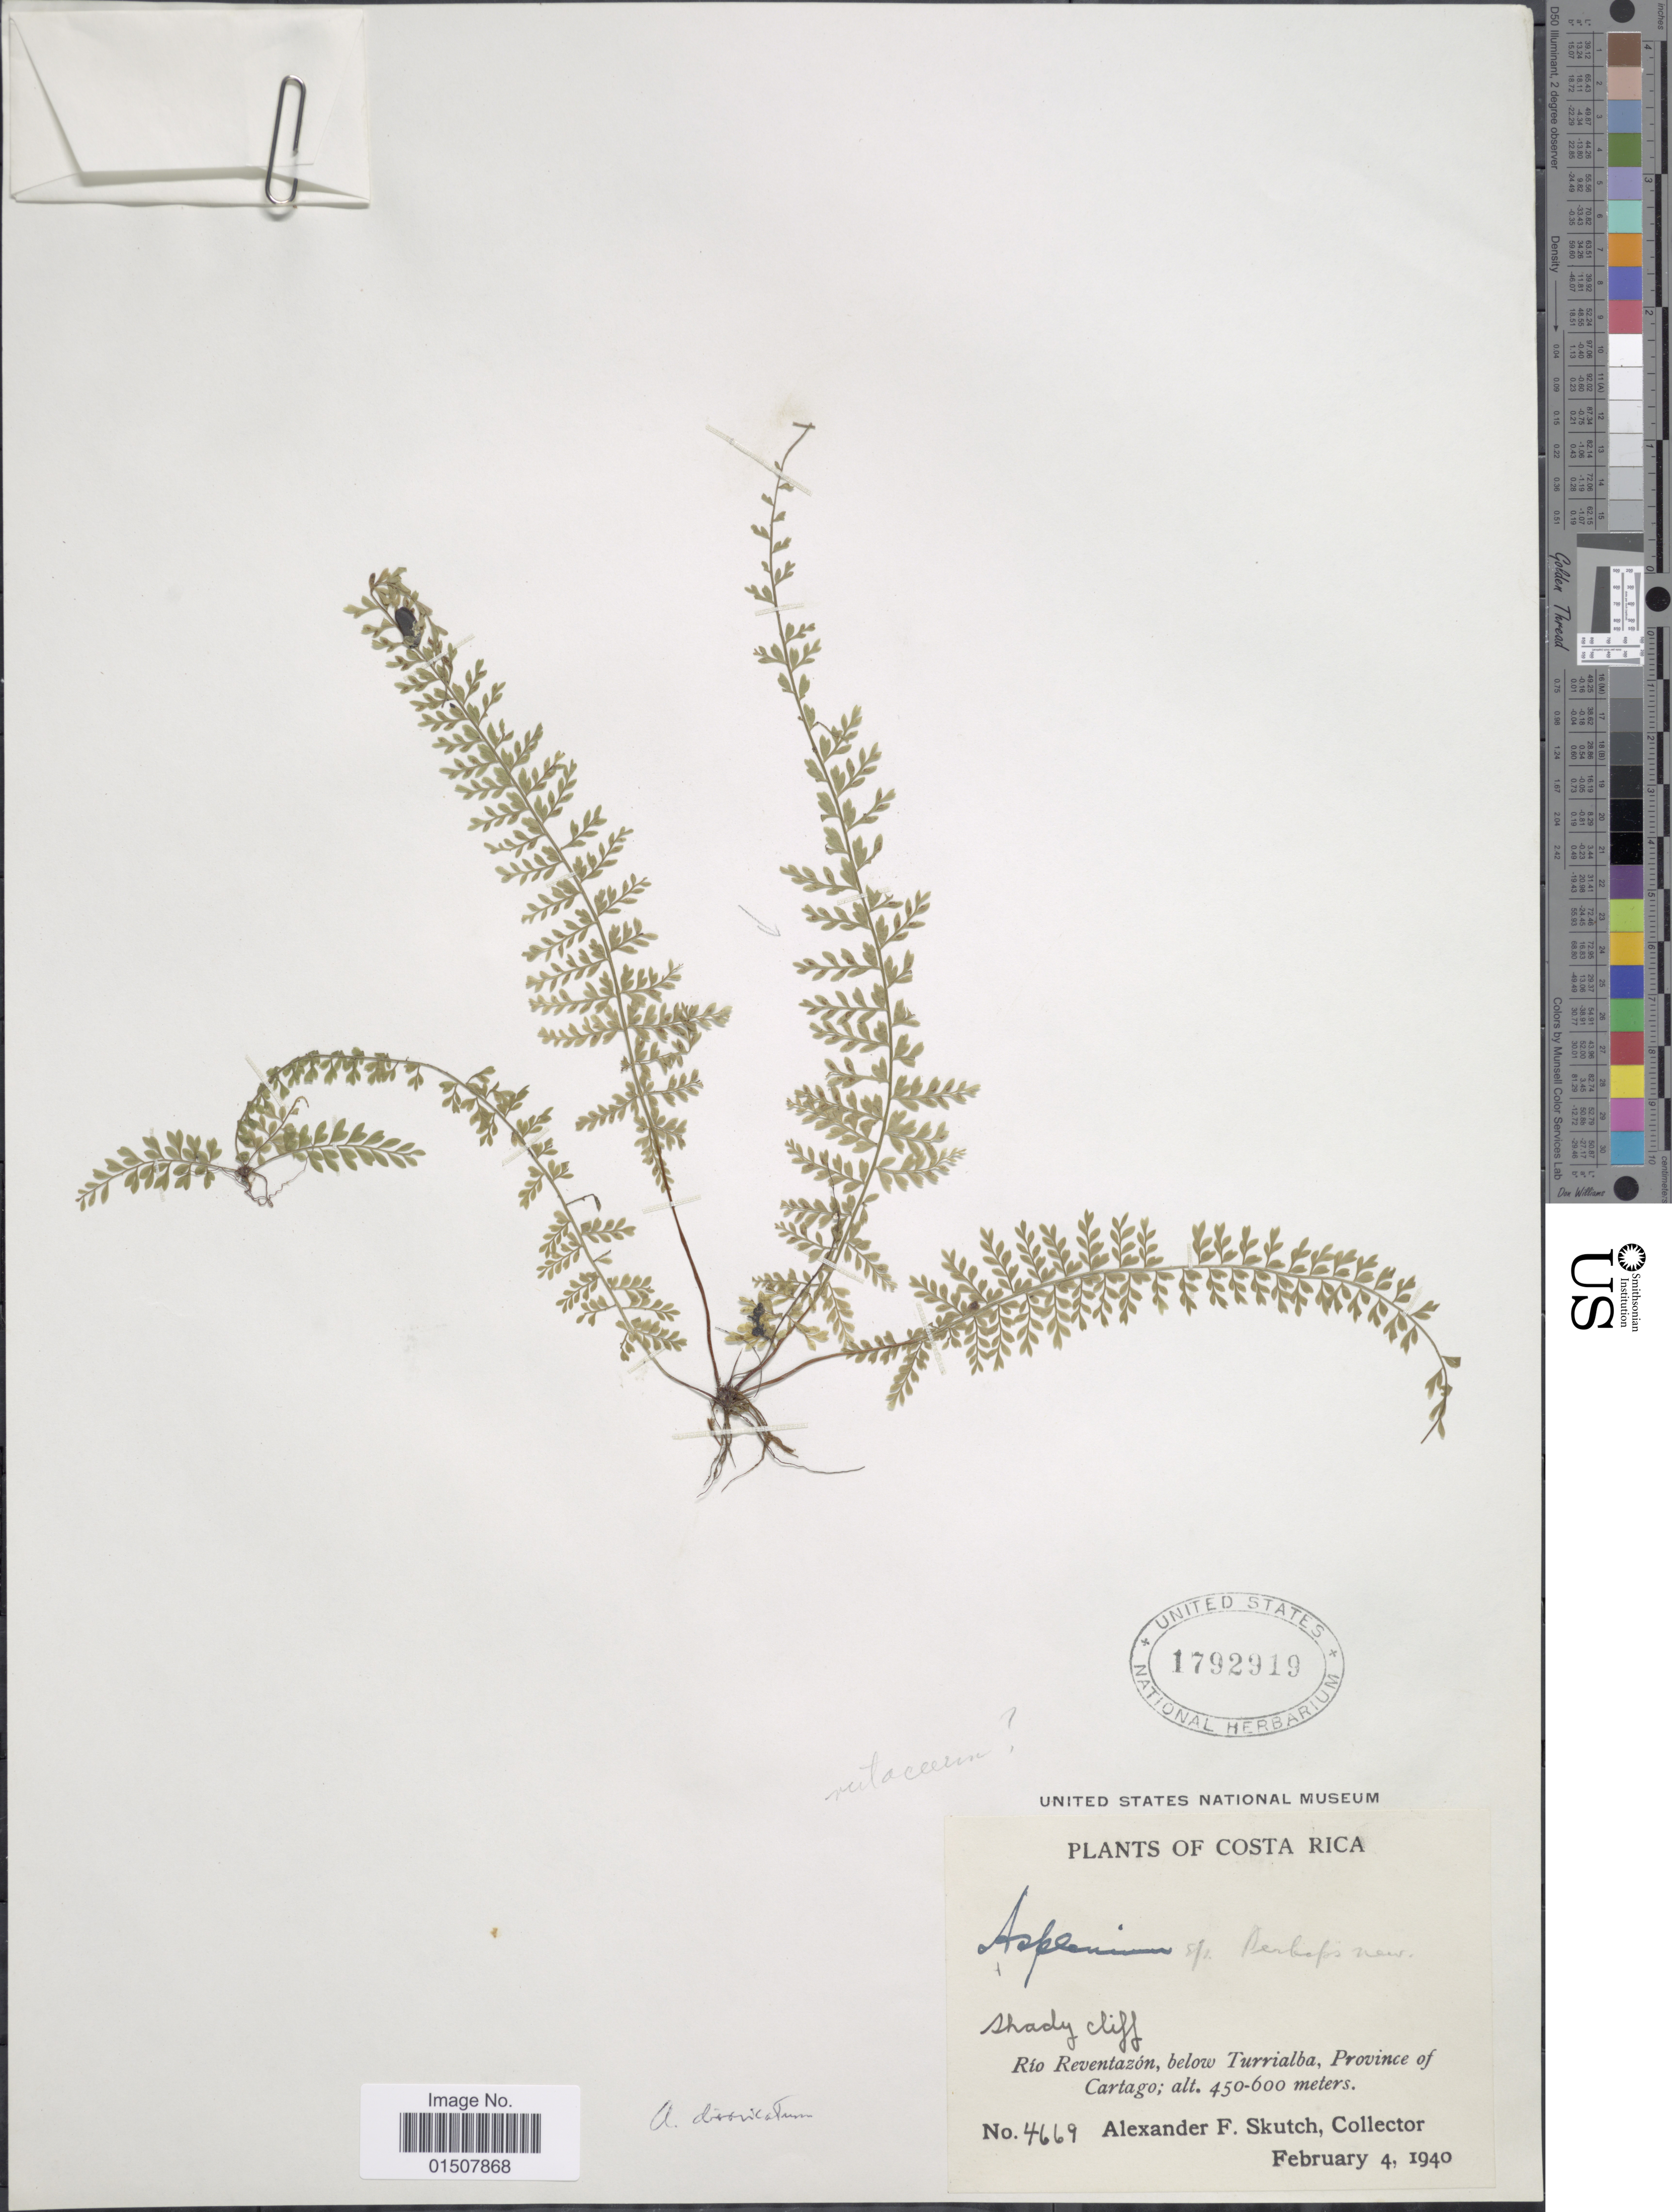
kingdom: Plantae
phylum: Tracheophyta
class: Polypodiopsida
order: Polypodiales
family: Aspleniaceae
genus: Asplenium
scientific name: Asplenium rutaceum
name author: (Willd.) Mett.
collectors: A. F. Skutch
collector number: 4669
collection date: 1940-02-04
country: Costa Rica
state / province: Cartago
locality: Rio Reventazon, below Turrialba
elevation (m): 450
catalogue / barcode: US 1792919